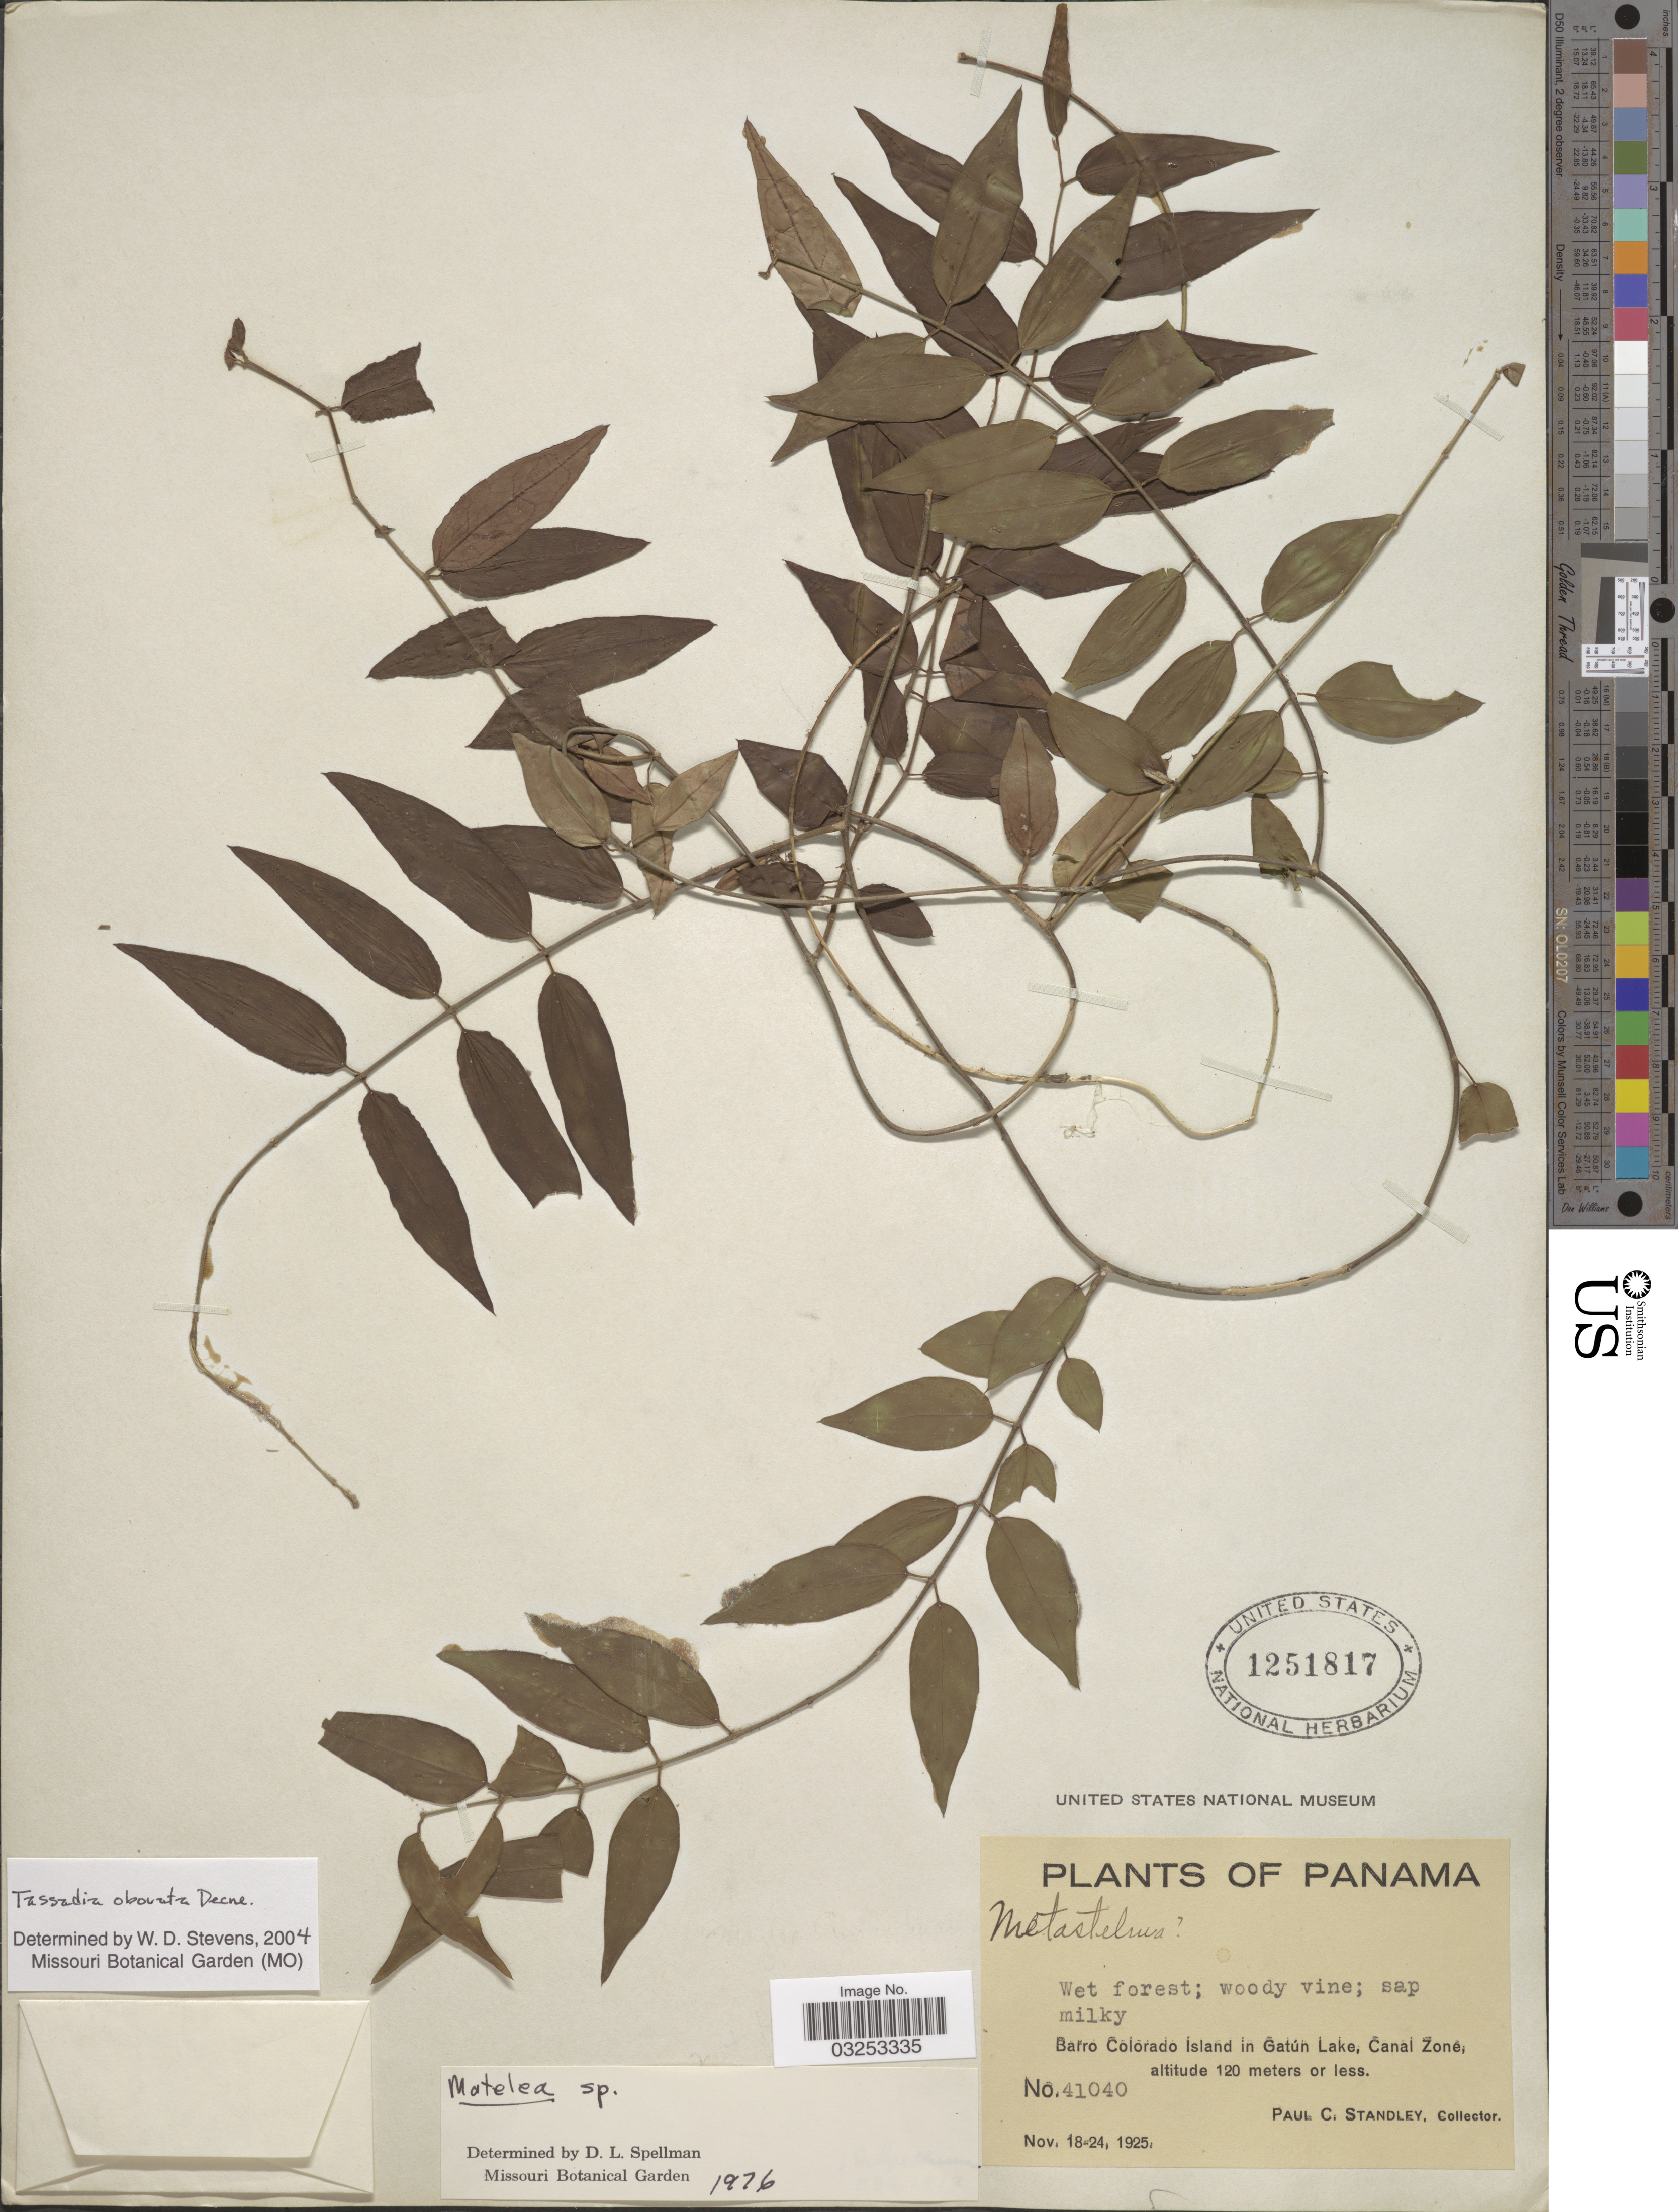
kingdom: Plantae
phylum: Tracheophyta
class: Magnoliopsida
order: Gentianales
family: Apocynaceae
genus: Tassadia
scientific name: Tassadia obovata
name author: Decne.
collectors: P. C. Standley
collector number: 41040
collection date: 1925-11-18/1925-11-24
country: Panama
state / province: Panamá Oeste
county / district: Canal Zone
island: Barro Colorado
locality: Barro Colorado Island in Gatún Lake, Canal Zone.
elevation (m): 120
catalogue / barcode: US 1251817